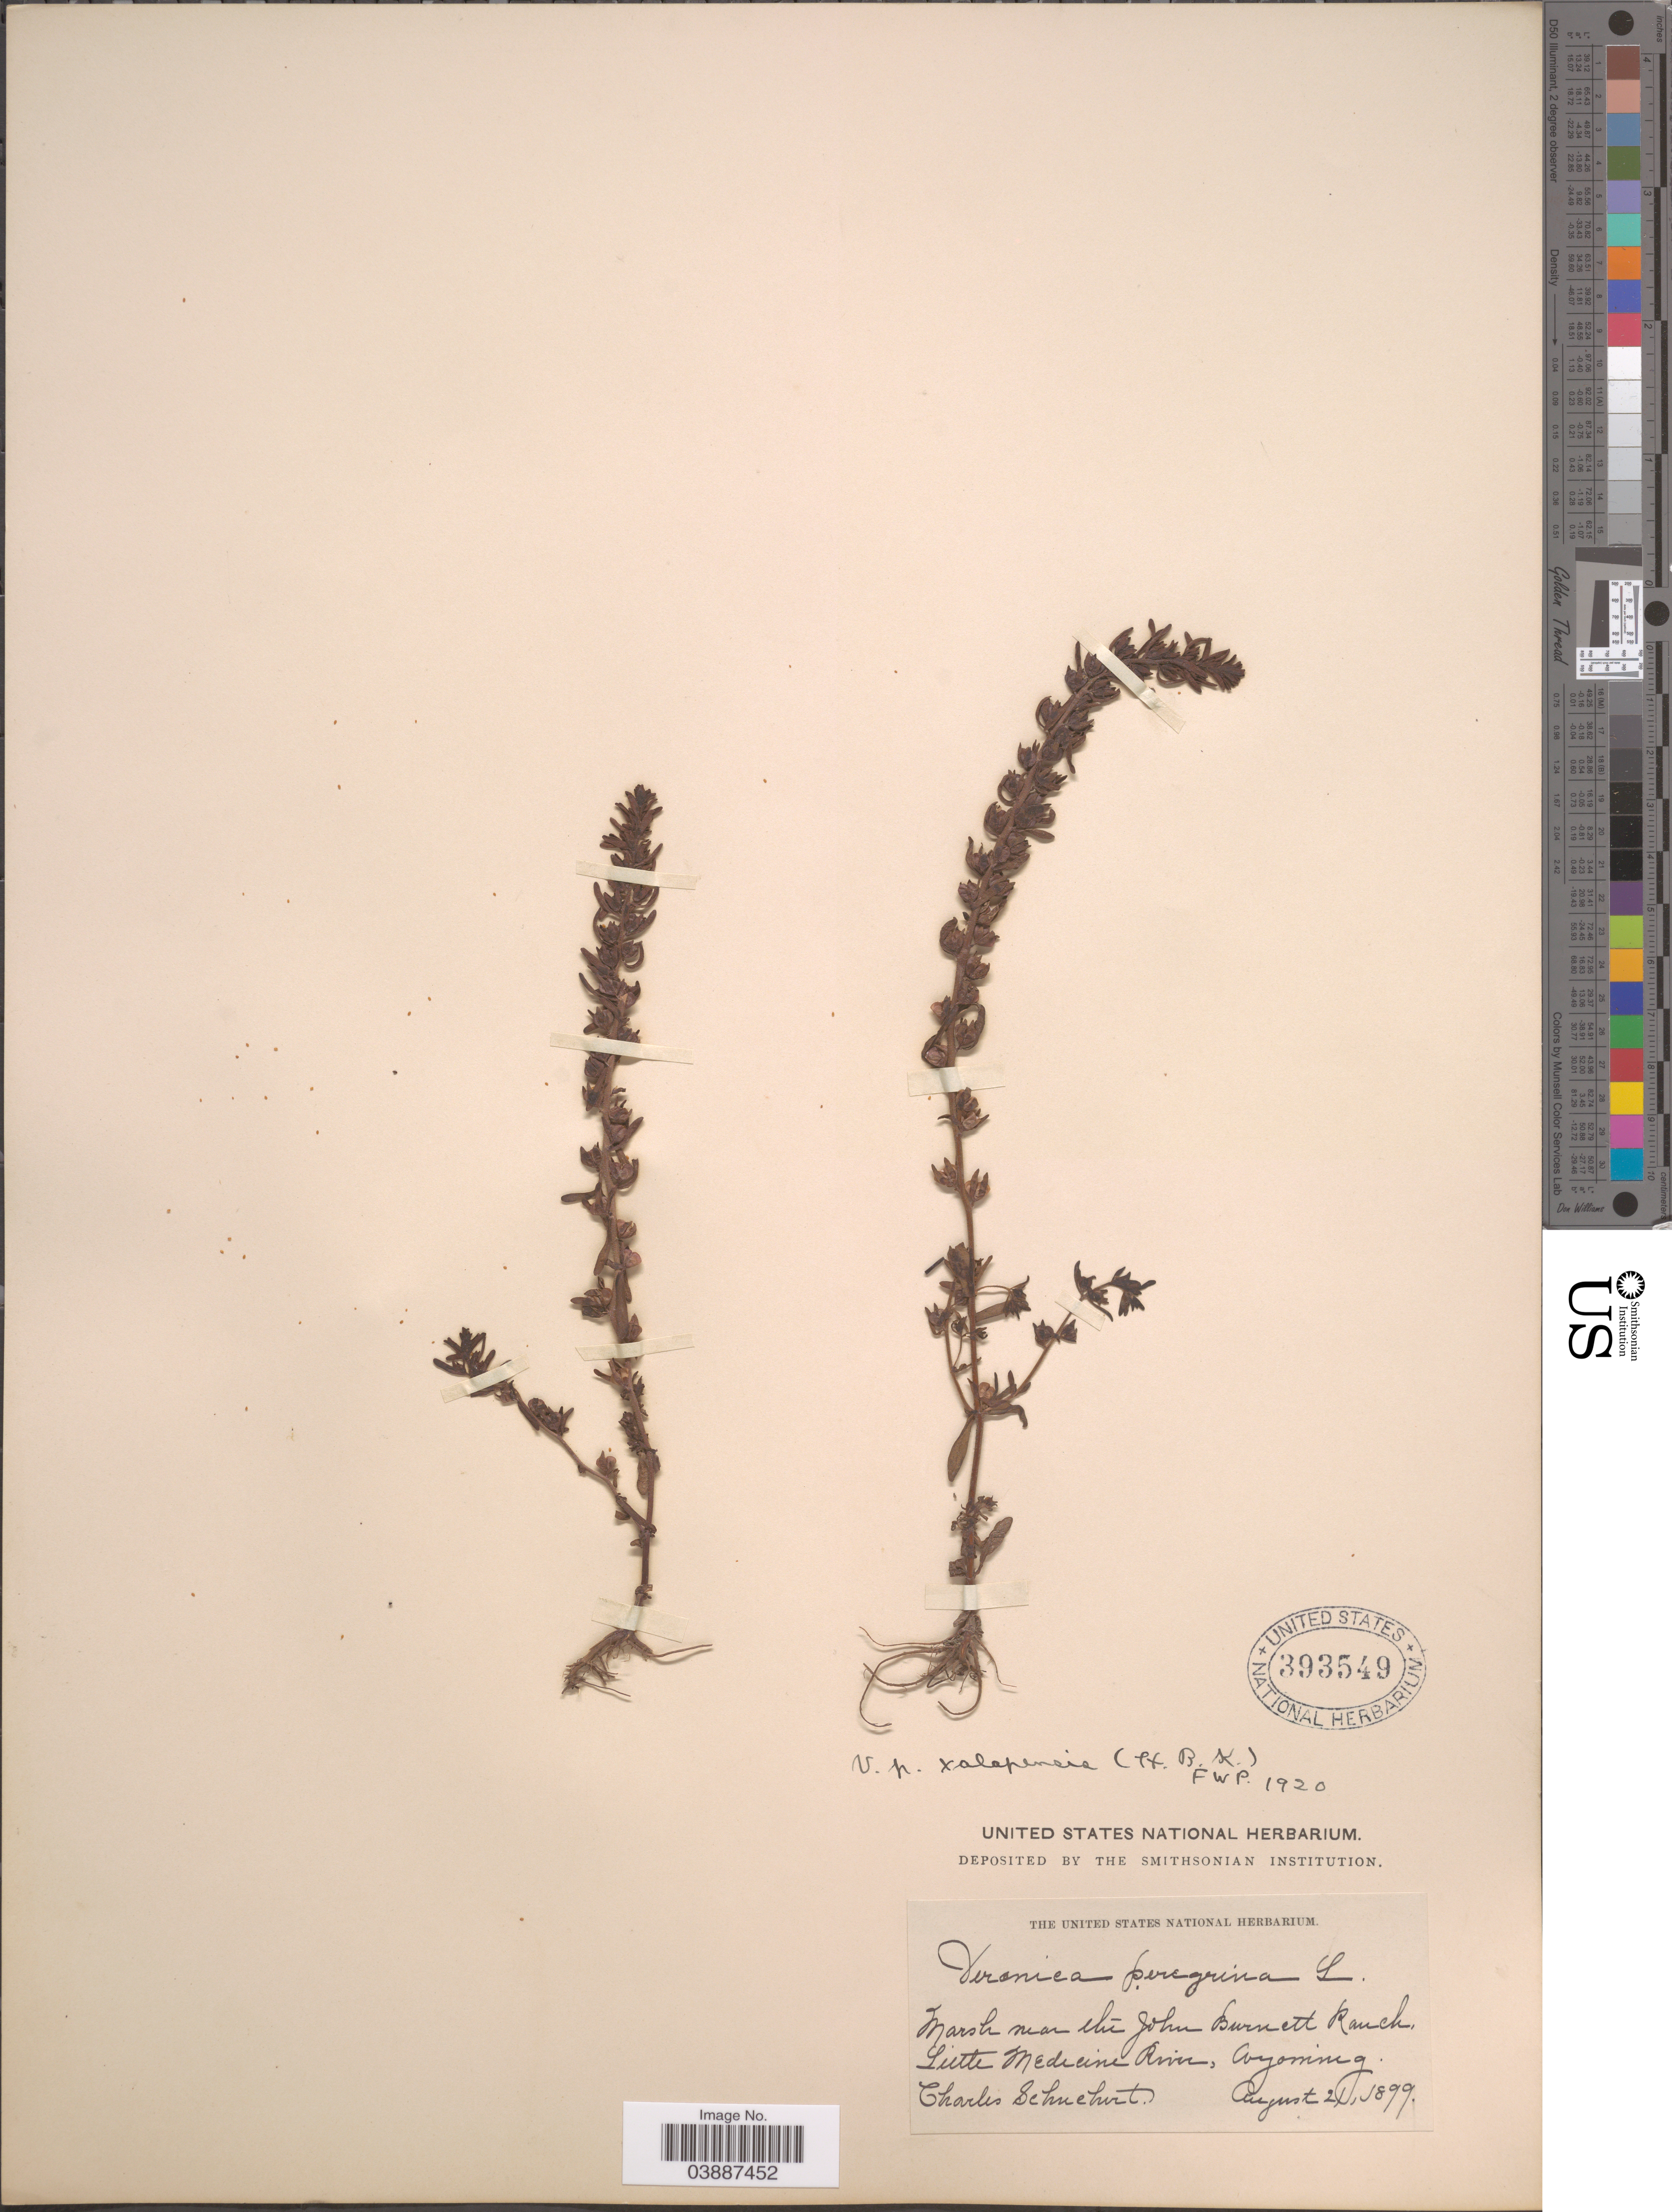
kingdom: Plantae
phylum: Tracheophyta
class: Magnoliopsida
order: Lamiales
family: Plantaginaceae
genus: Veronica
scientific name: Veronica peregrina var. xalapensis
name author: Kunth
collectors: C. Schuchert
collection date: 1899-08-21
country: United States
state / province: Wyoming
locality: Marsh near the John Burnett Ranch, Little Medicine River.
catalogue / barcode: US 393549